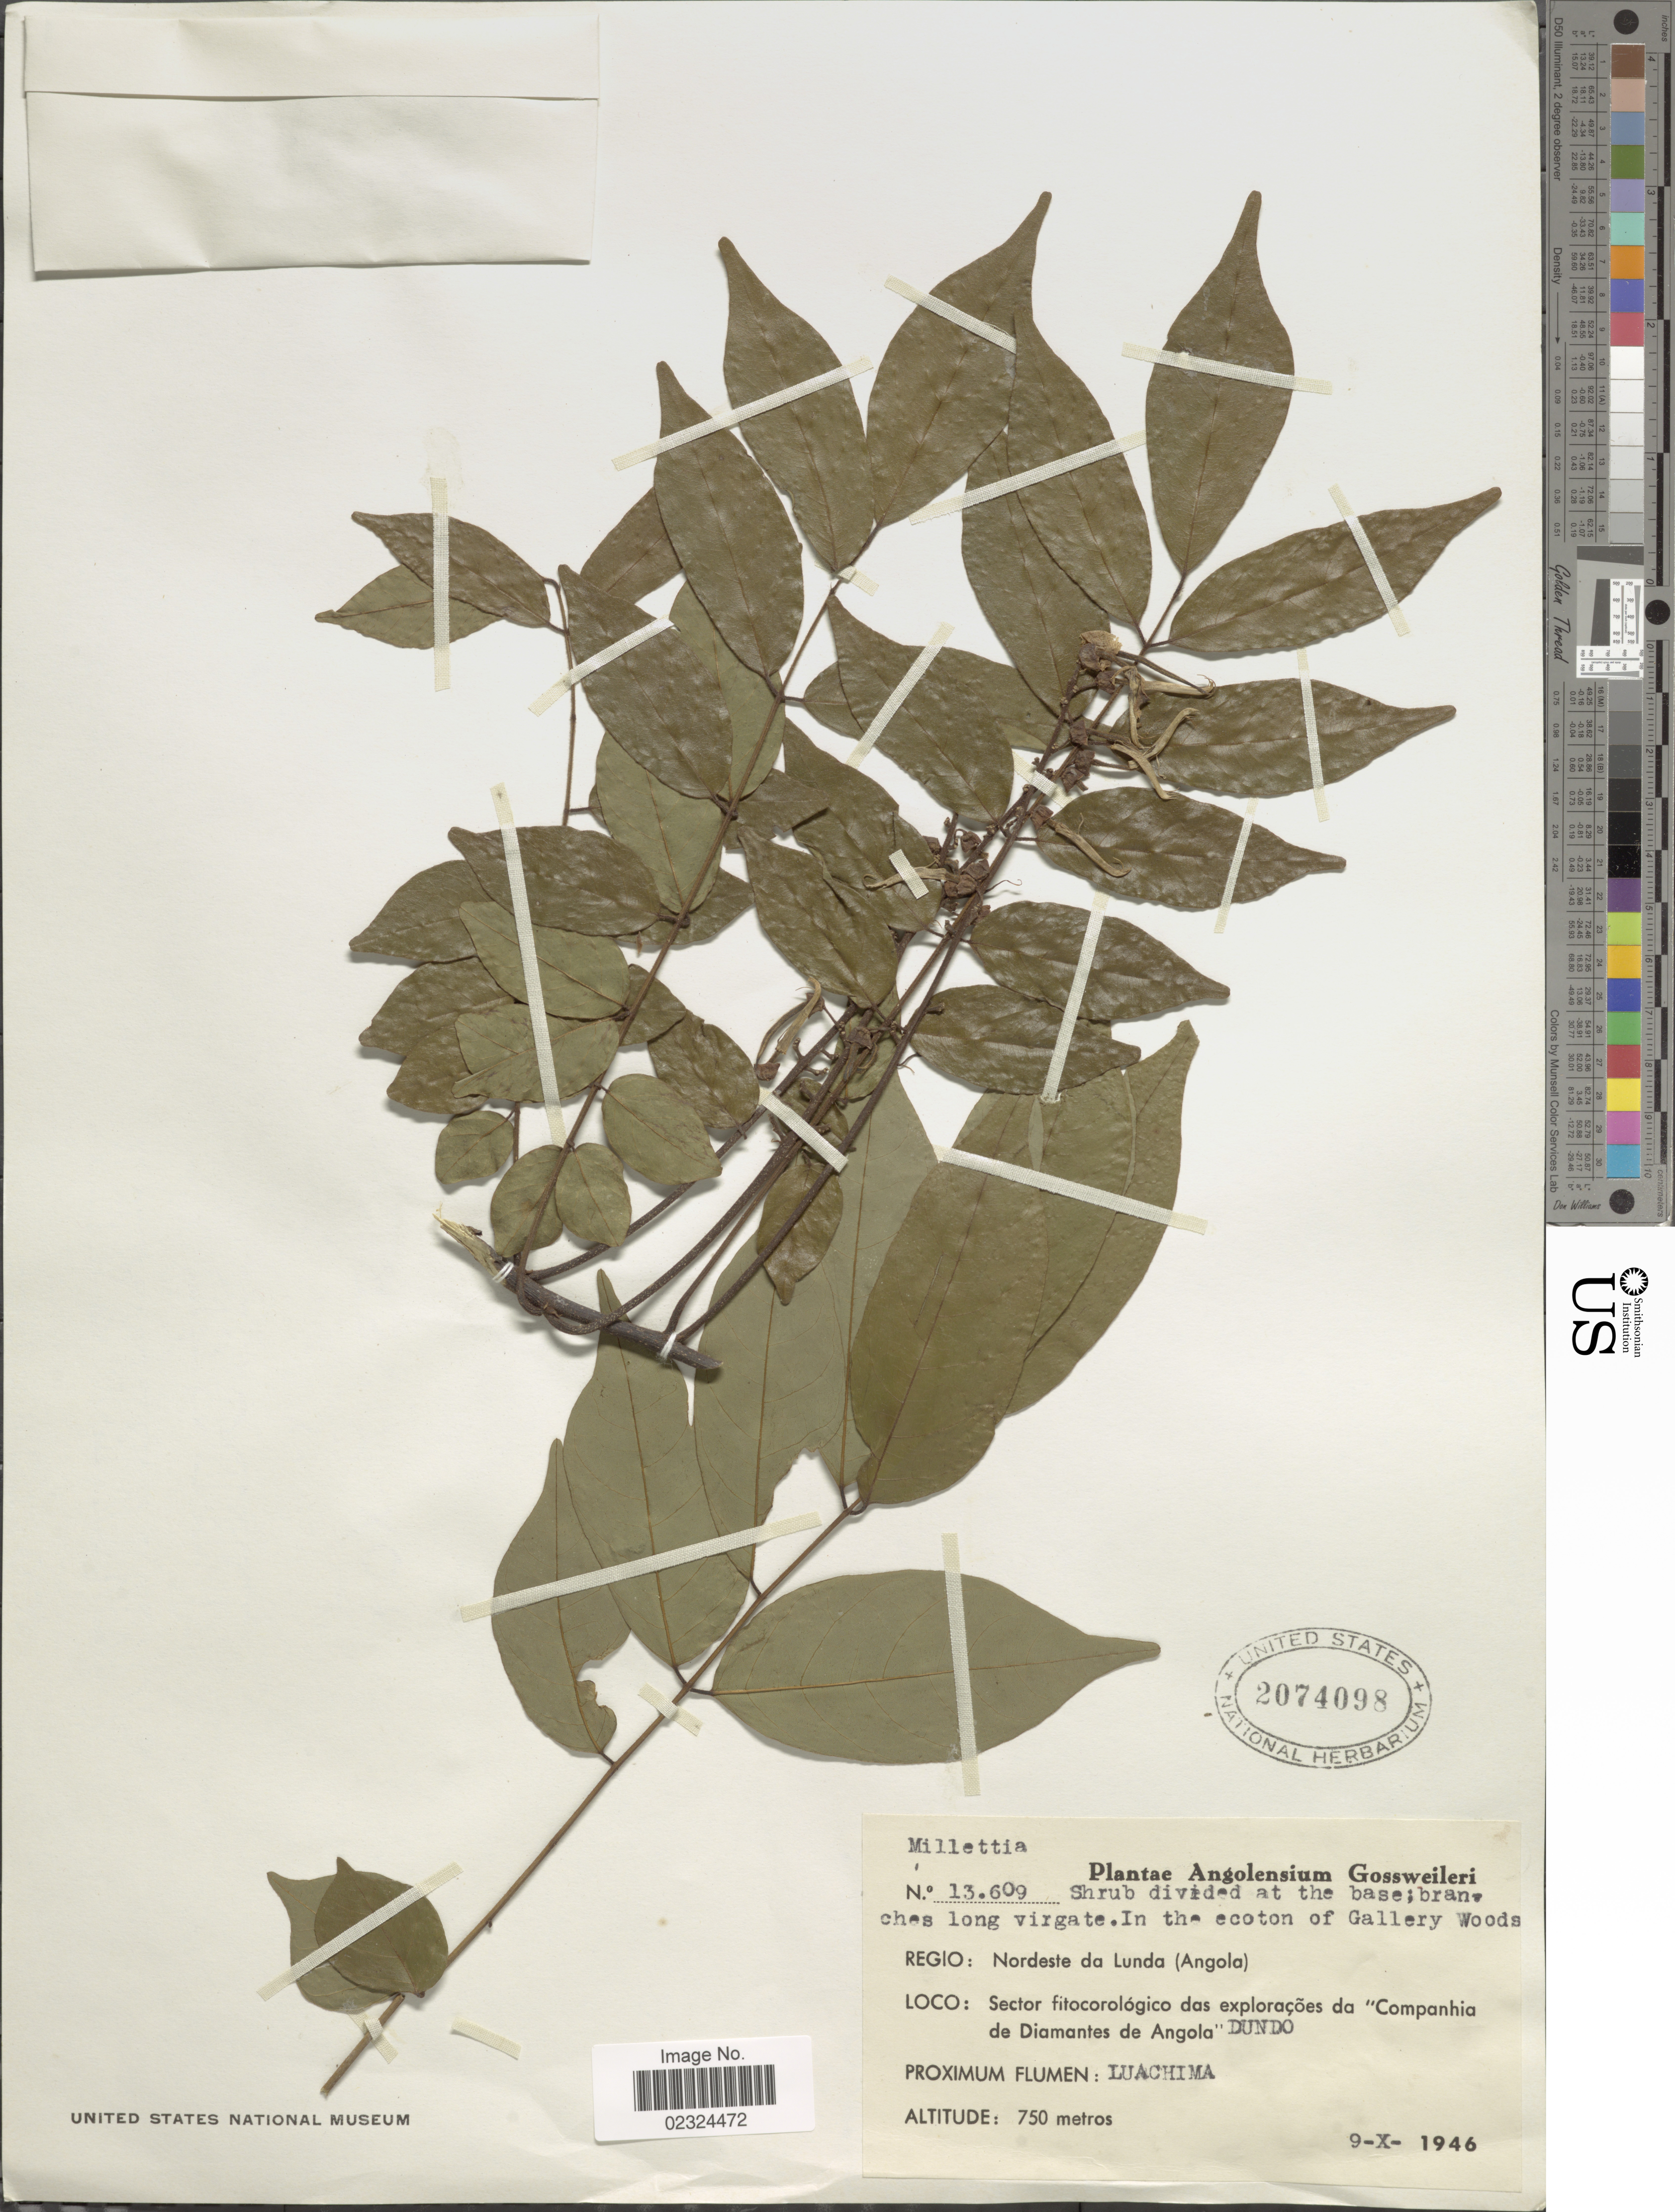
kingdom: Plantae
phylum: Tracheophyta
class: Magnoliopsida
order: Fabales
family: Fabaceae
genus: Millettia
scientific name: Millettia sp.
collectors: -. Gossweiler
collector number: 13609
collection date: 1946-10-09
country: Angola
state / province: Lunda Norte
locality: Nordeste da Lunda (Angola). Sector fitocorologico das exploracoes da "Compinhia de Diamentes de Angola"Dundo. Proximum Flumen: Luachima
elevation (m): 750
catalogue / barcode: US 2074098